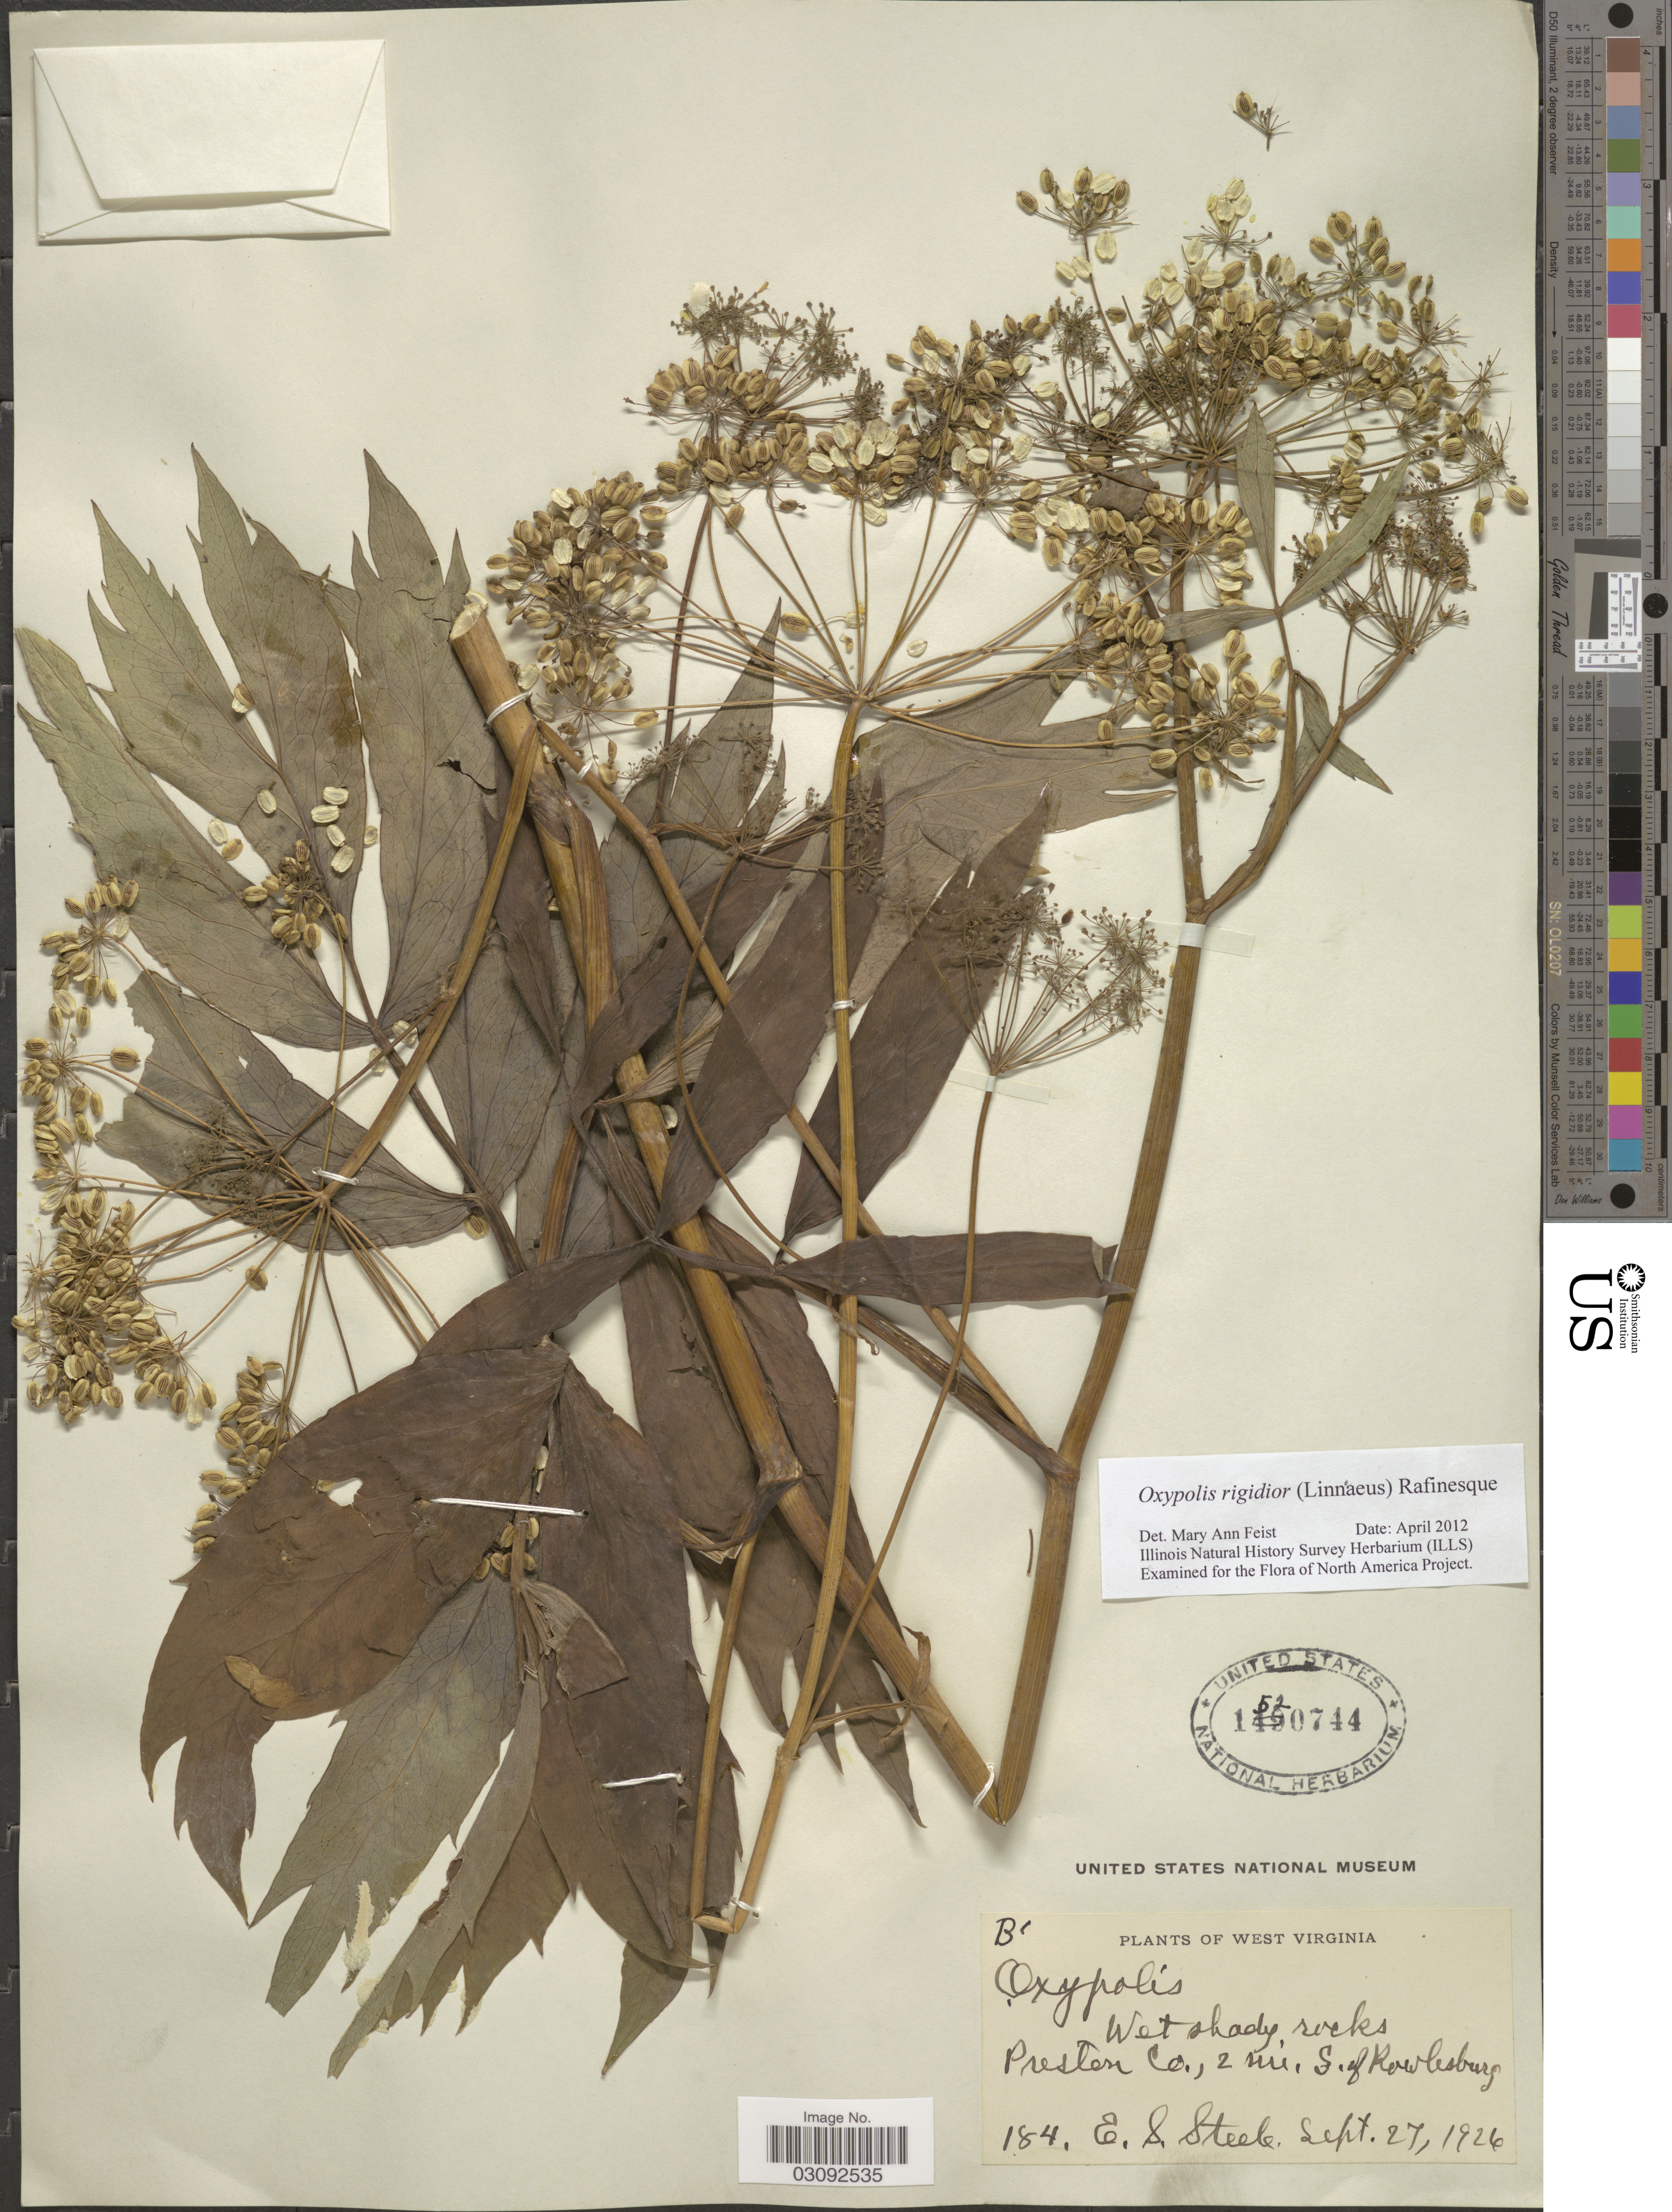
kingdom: Plantae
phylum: Tracheophyta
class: Magnoliopsida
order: Apiales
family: Apiaceae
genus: Oxypolis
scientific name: Oxypolis rigidior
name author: (L.) Raf.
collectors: E. Steele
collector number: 184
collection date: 1926-09-27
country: United States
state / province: West Virginia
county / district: Preston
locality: Preston Co., 2 mi. S. of Rowlesburg.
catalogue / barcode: US 1520744